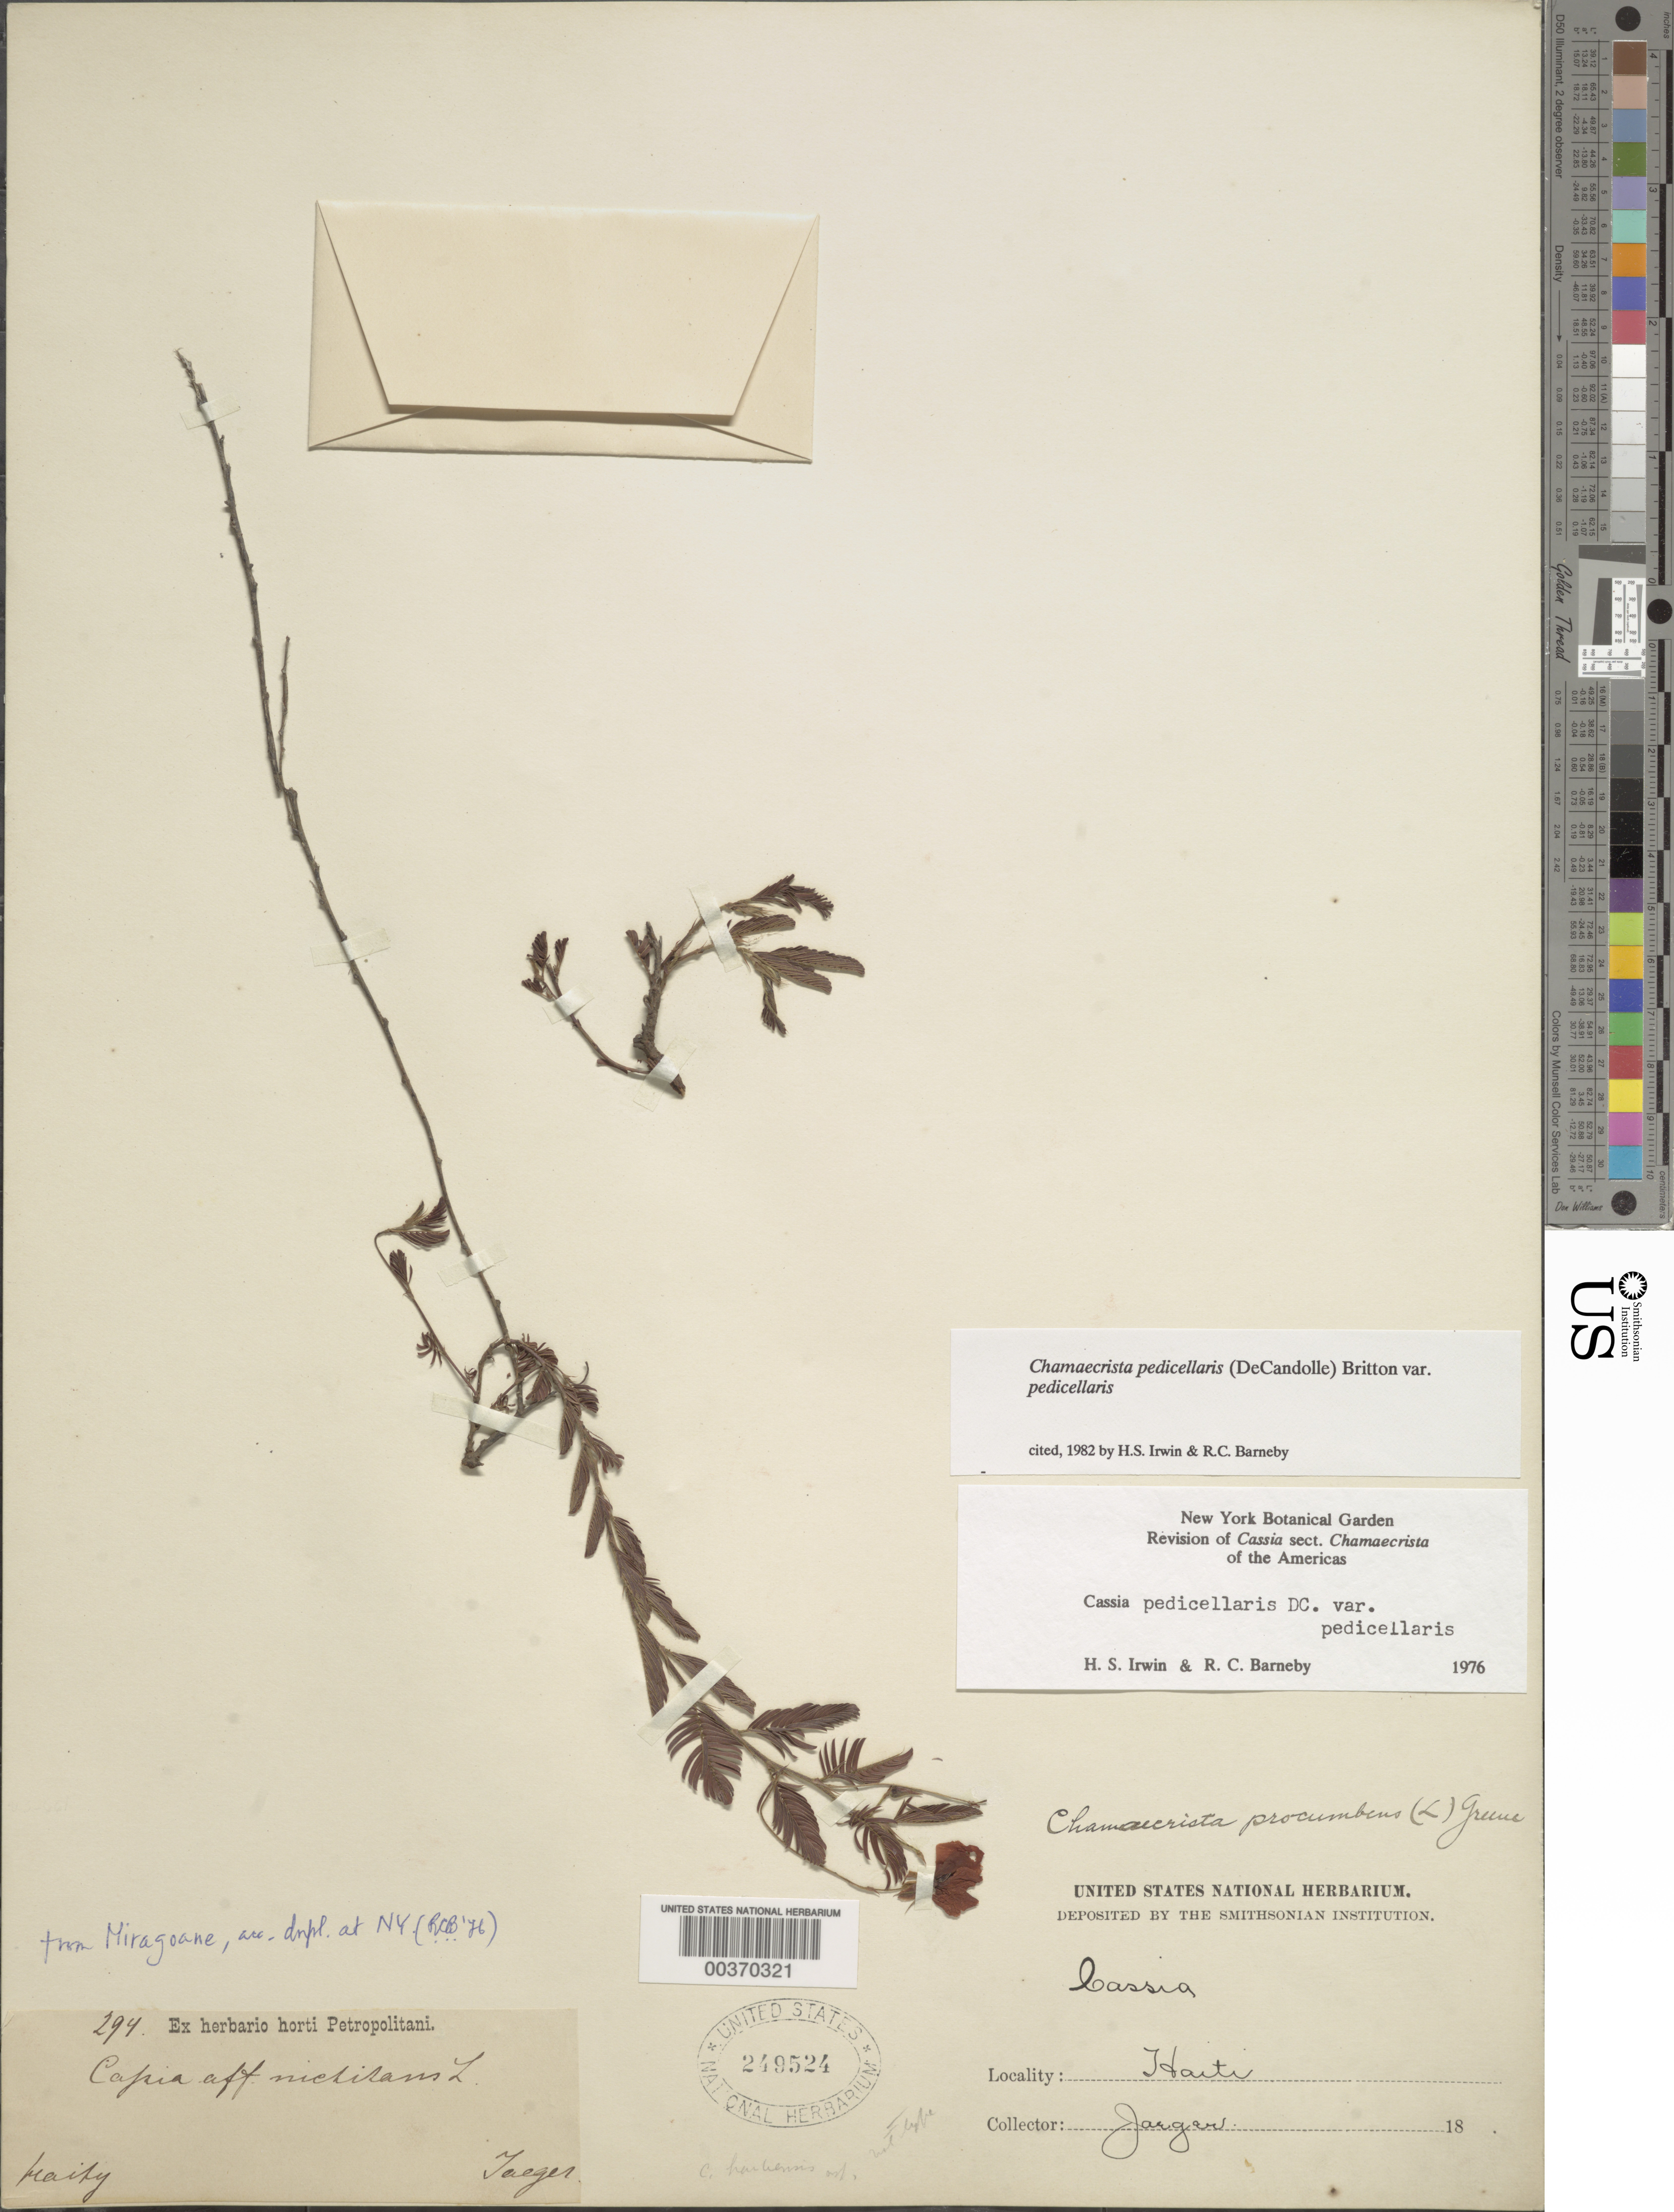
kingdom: Plantae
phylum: Tracheophyta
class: Magnoliopsida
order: Fabales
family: Fabaceae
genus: Chamaecrista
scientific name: Chamaecrista pedicellaris var. pedicellaris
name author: Britton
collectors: B. Jaeger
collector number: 294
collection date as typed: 18--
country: Haiti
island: Hispaniola Island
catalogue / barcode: US 249524